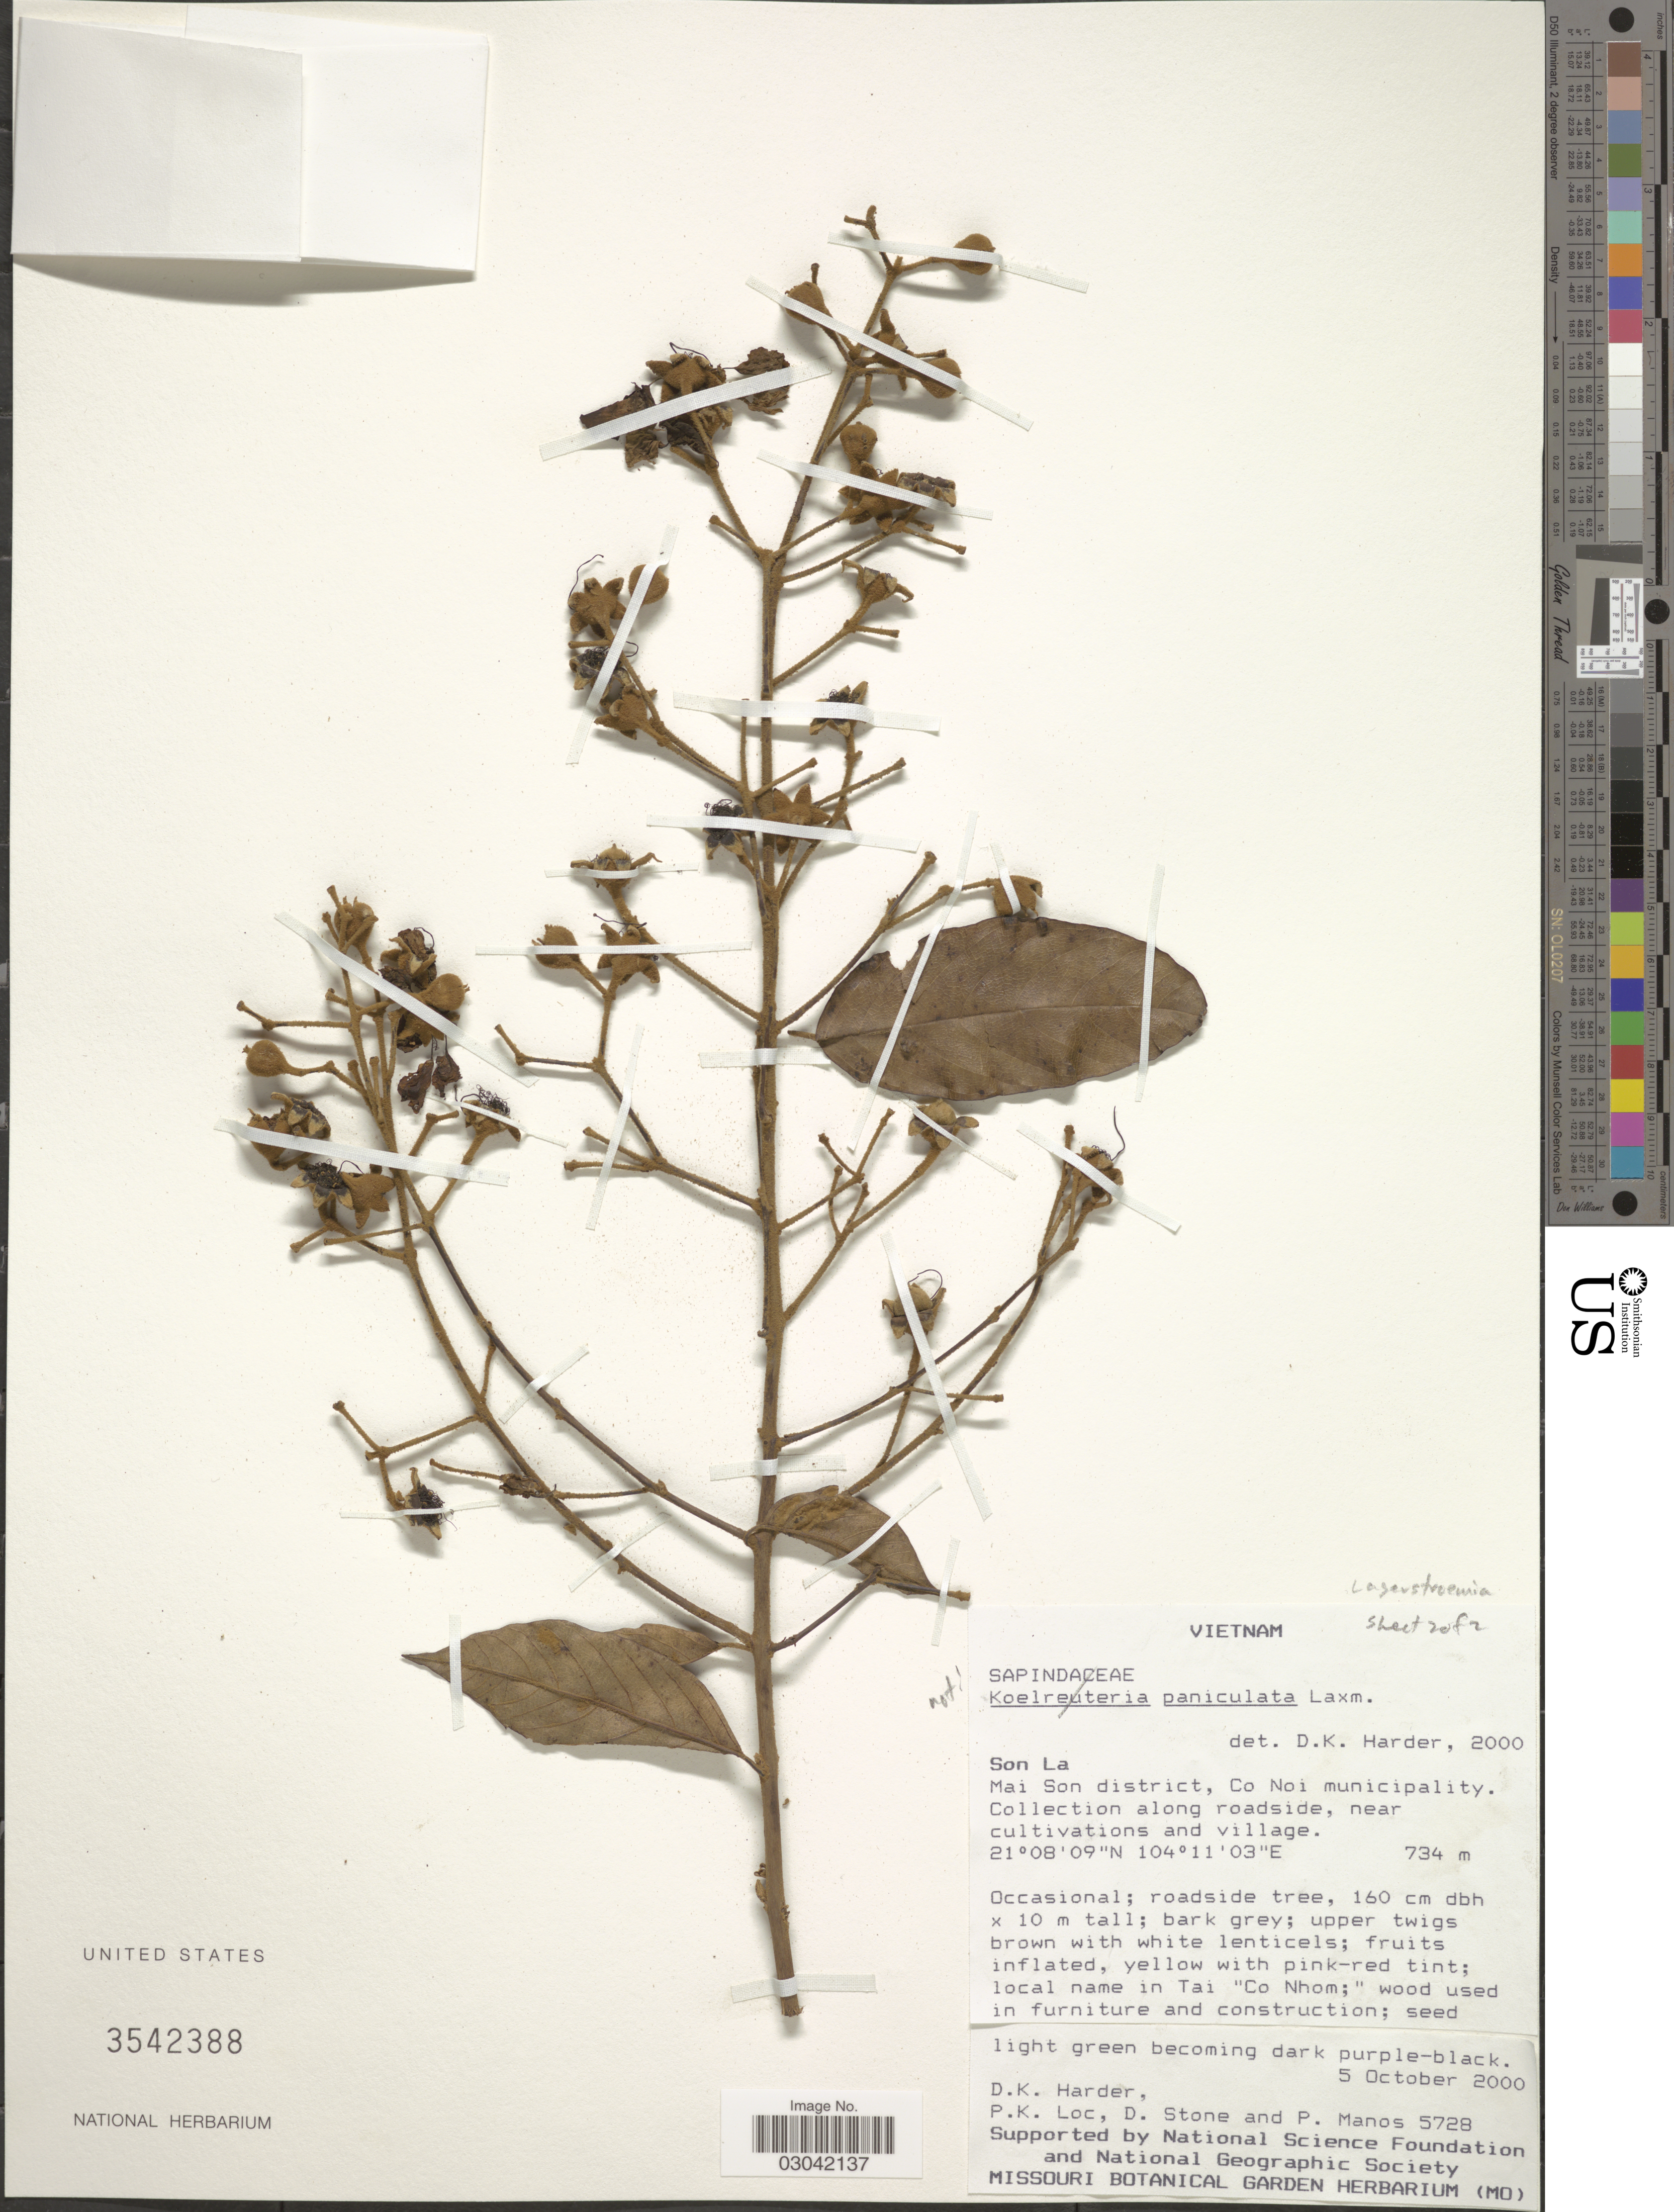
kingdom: Plantae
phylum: Tracheophyta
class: Magnoliopsida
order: Myrtales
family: Lythraceae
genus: Lagerstroemia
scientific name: Lagerstroemia sp.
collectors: D. Harder, P. K. Lôc, D. Stone & P. Manos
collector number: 5728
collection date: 2000-10-05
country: Vietnam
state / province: Son La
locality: Mai Son district, Co Noi municipality.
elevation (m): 734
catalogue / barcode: US 3542388